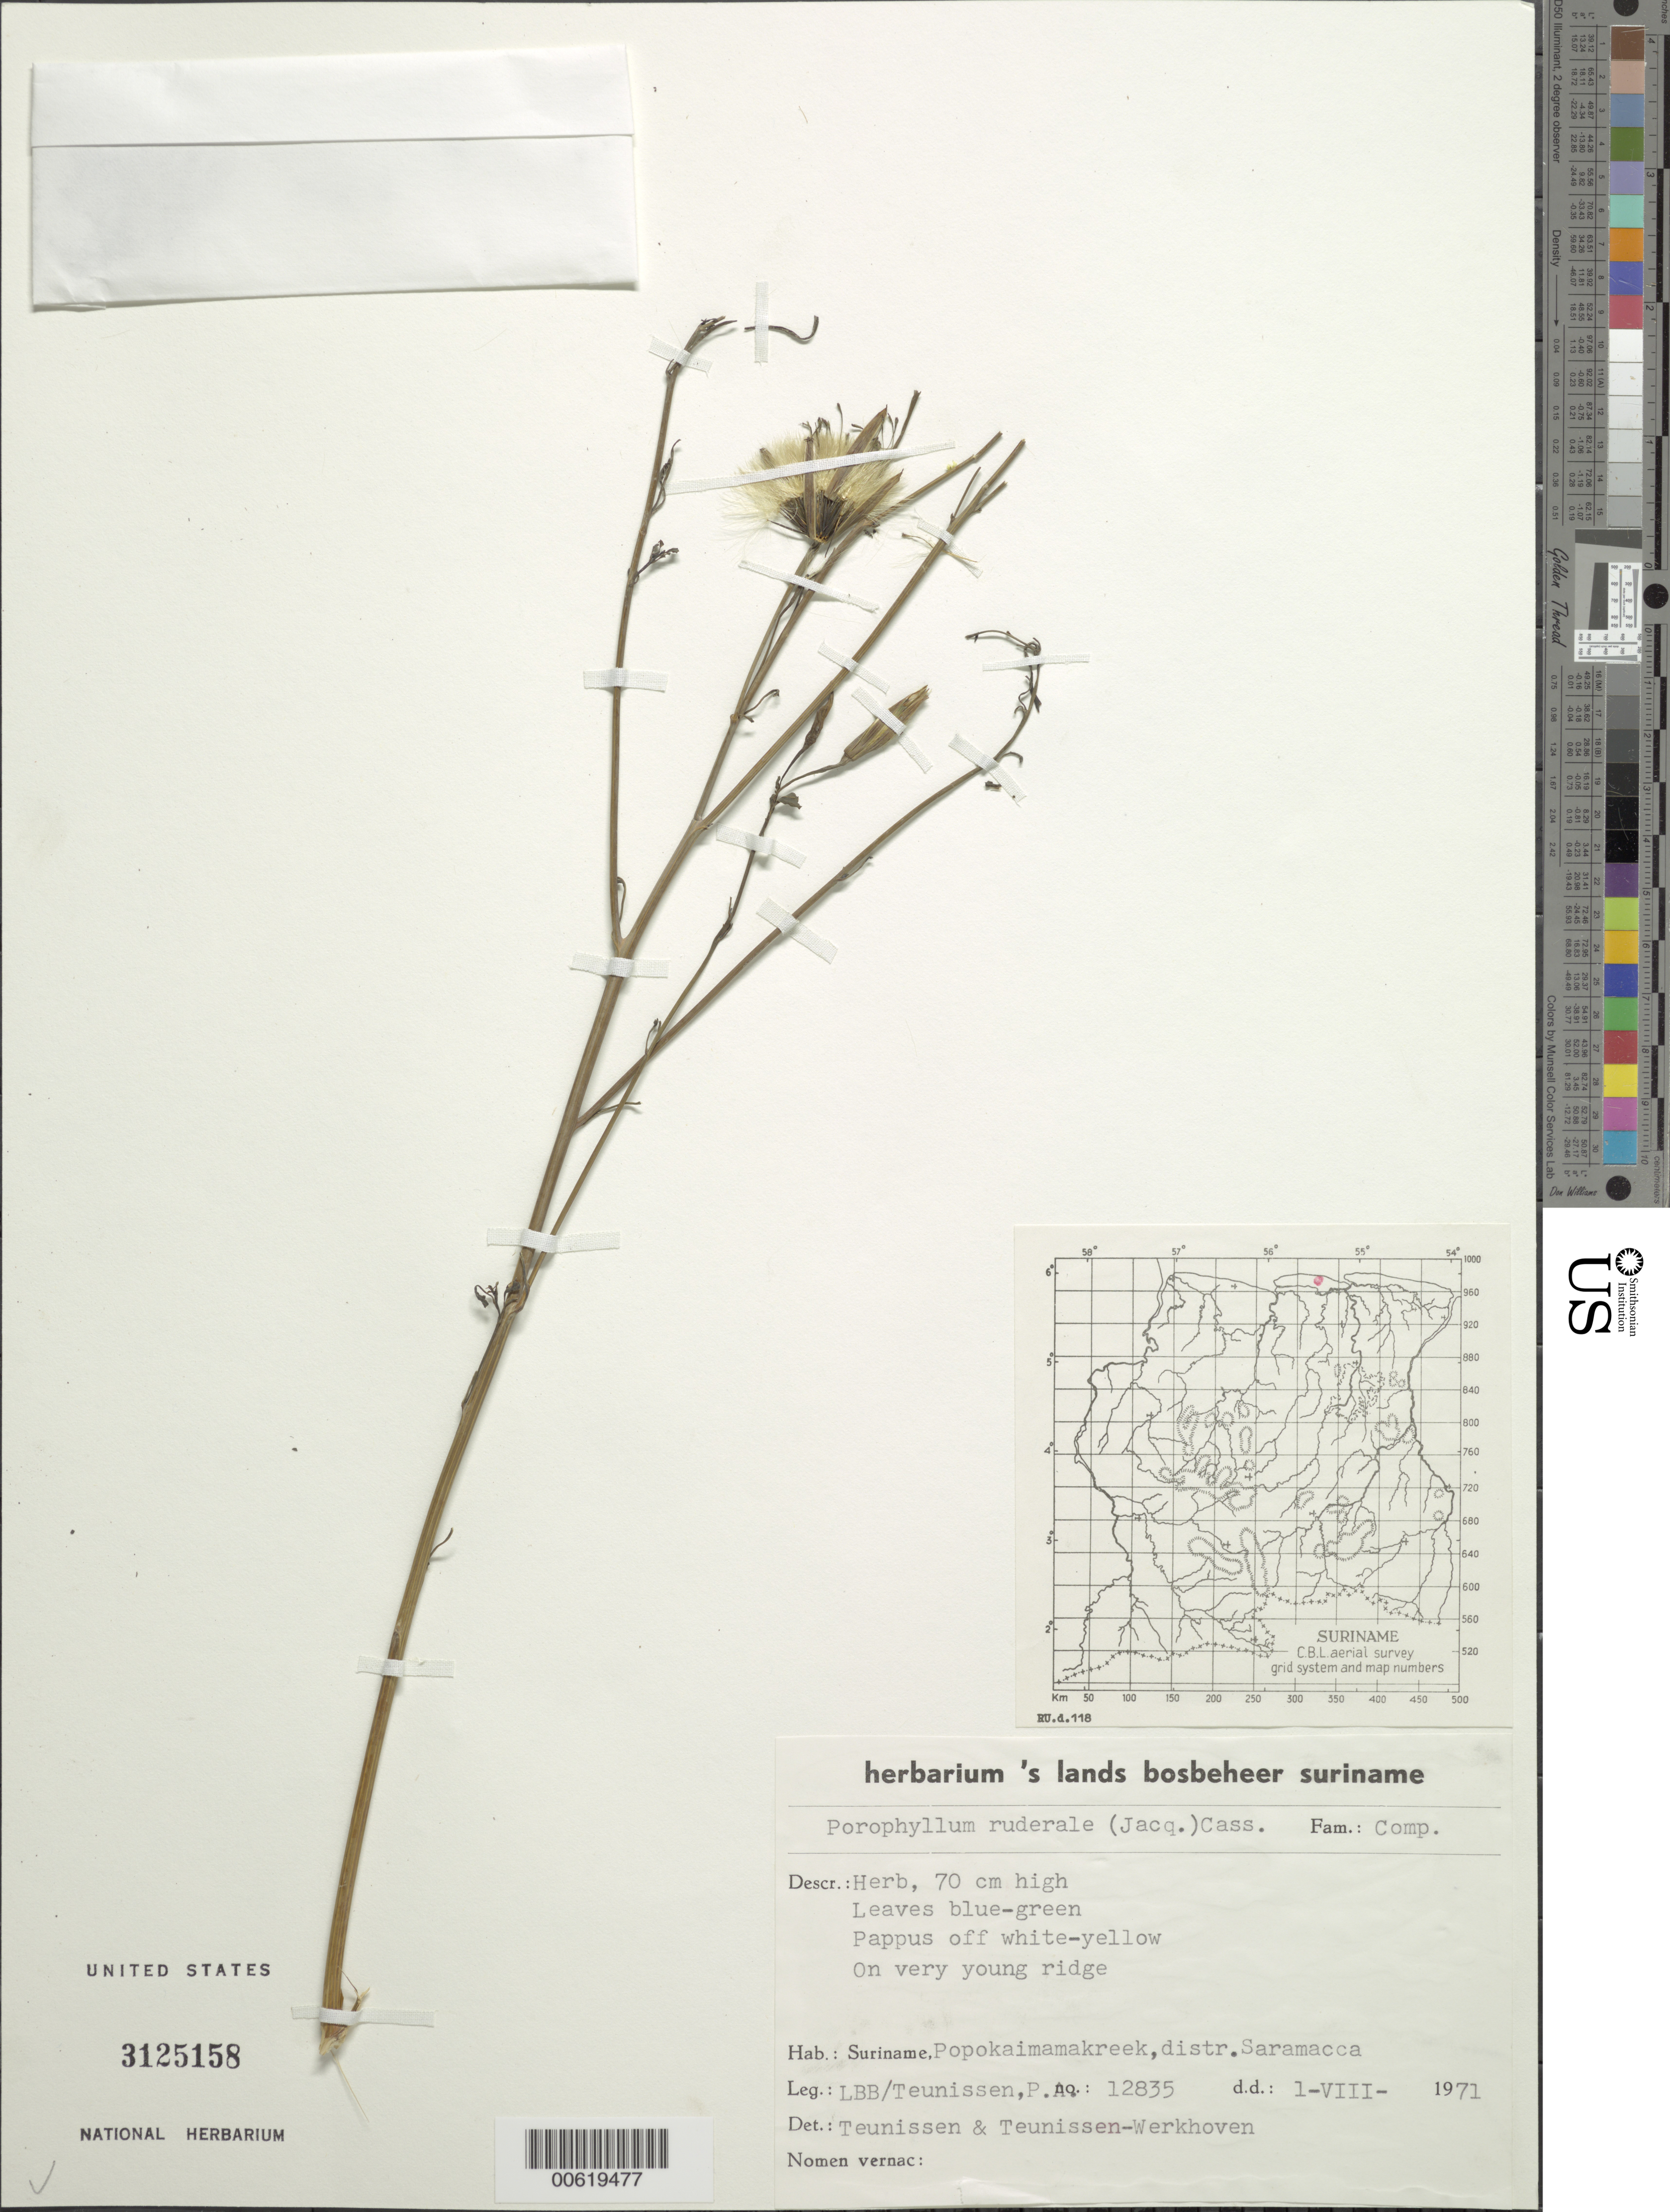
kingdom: Plantae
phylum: Tracheophyta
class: Magnoliopsida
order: Asterales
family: Asteraceae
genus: Porophyllum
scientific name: Porophyllum ruderale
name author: (Jacq.) Cass.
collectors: P. Teunissen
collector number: LBB 12835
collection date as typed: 1-Aug-71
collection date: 1971-08-01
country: Suriname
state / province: Saramacca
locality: Popokaimama kreek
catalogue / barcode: US 3125158